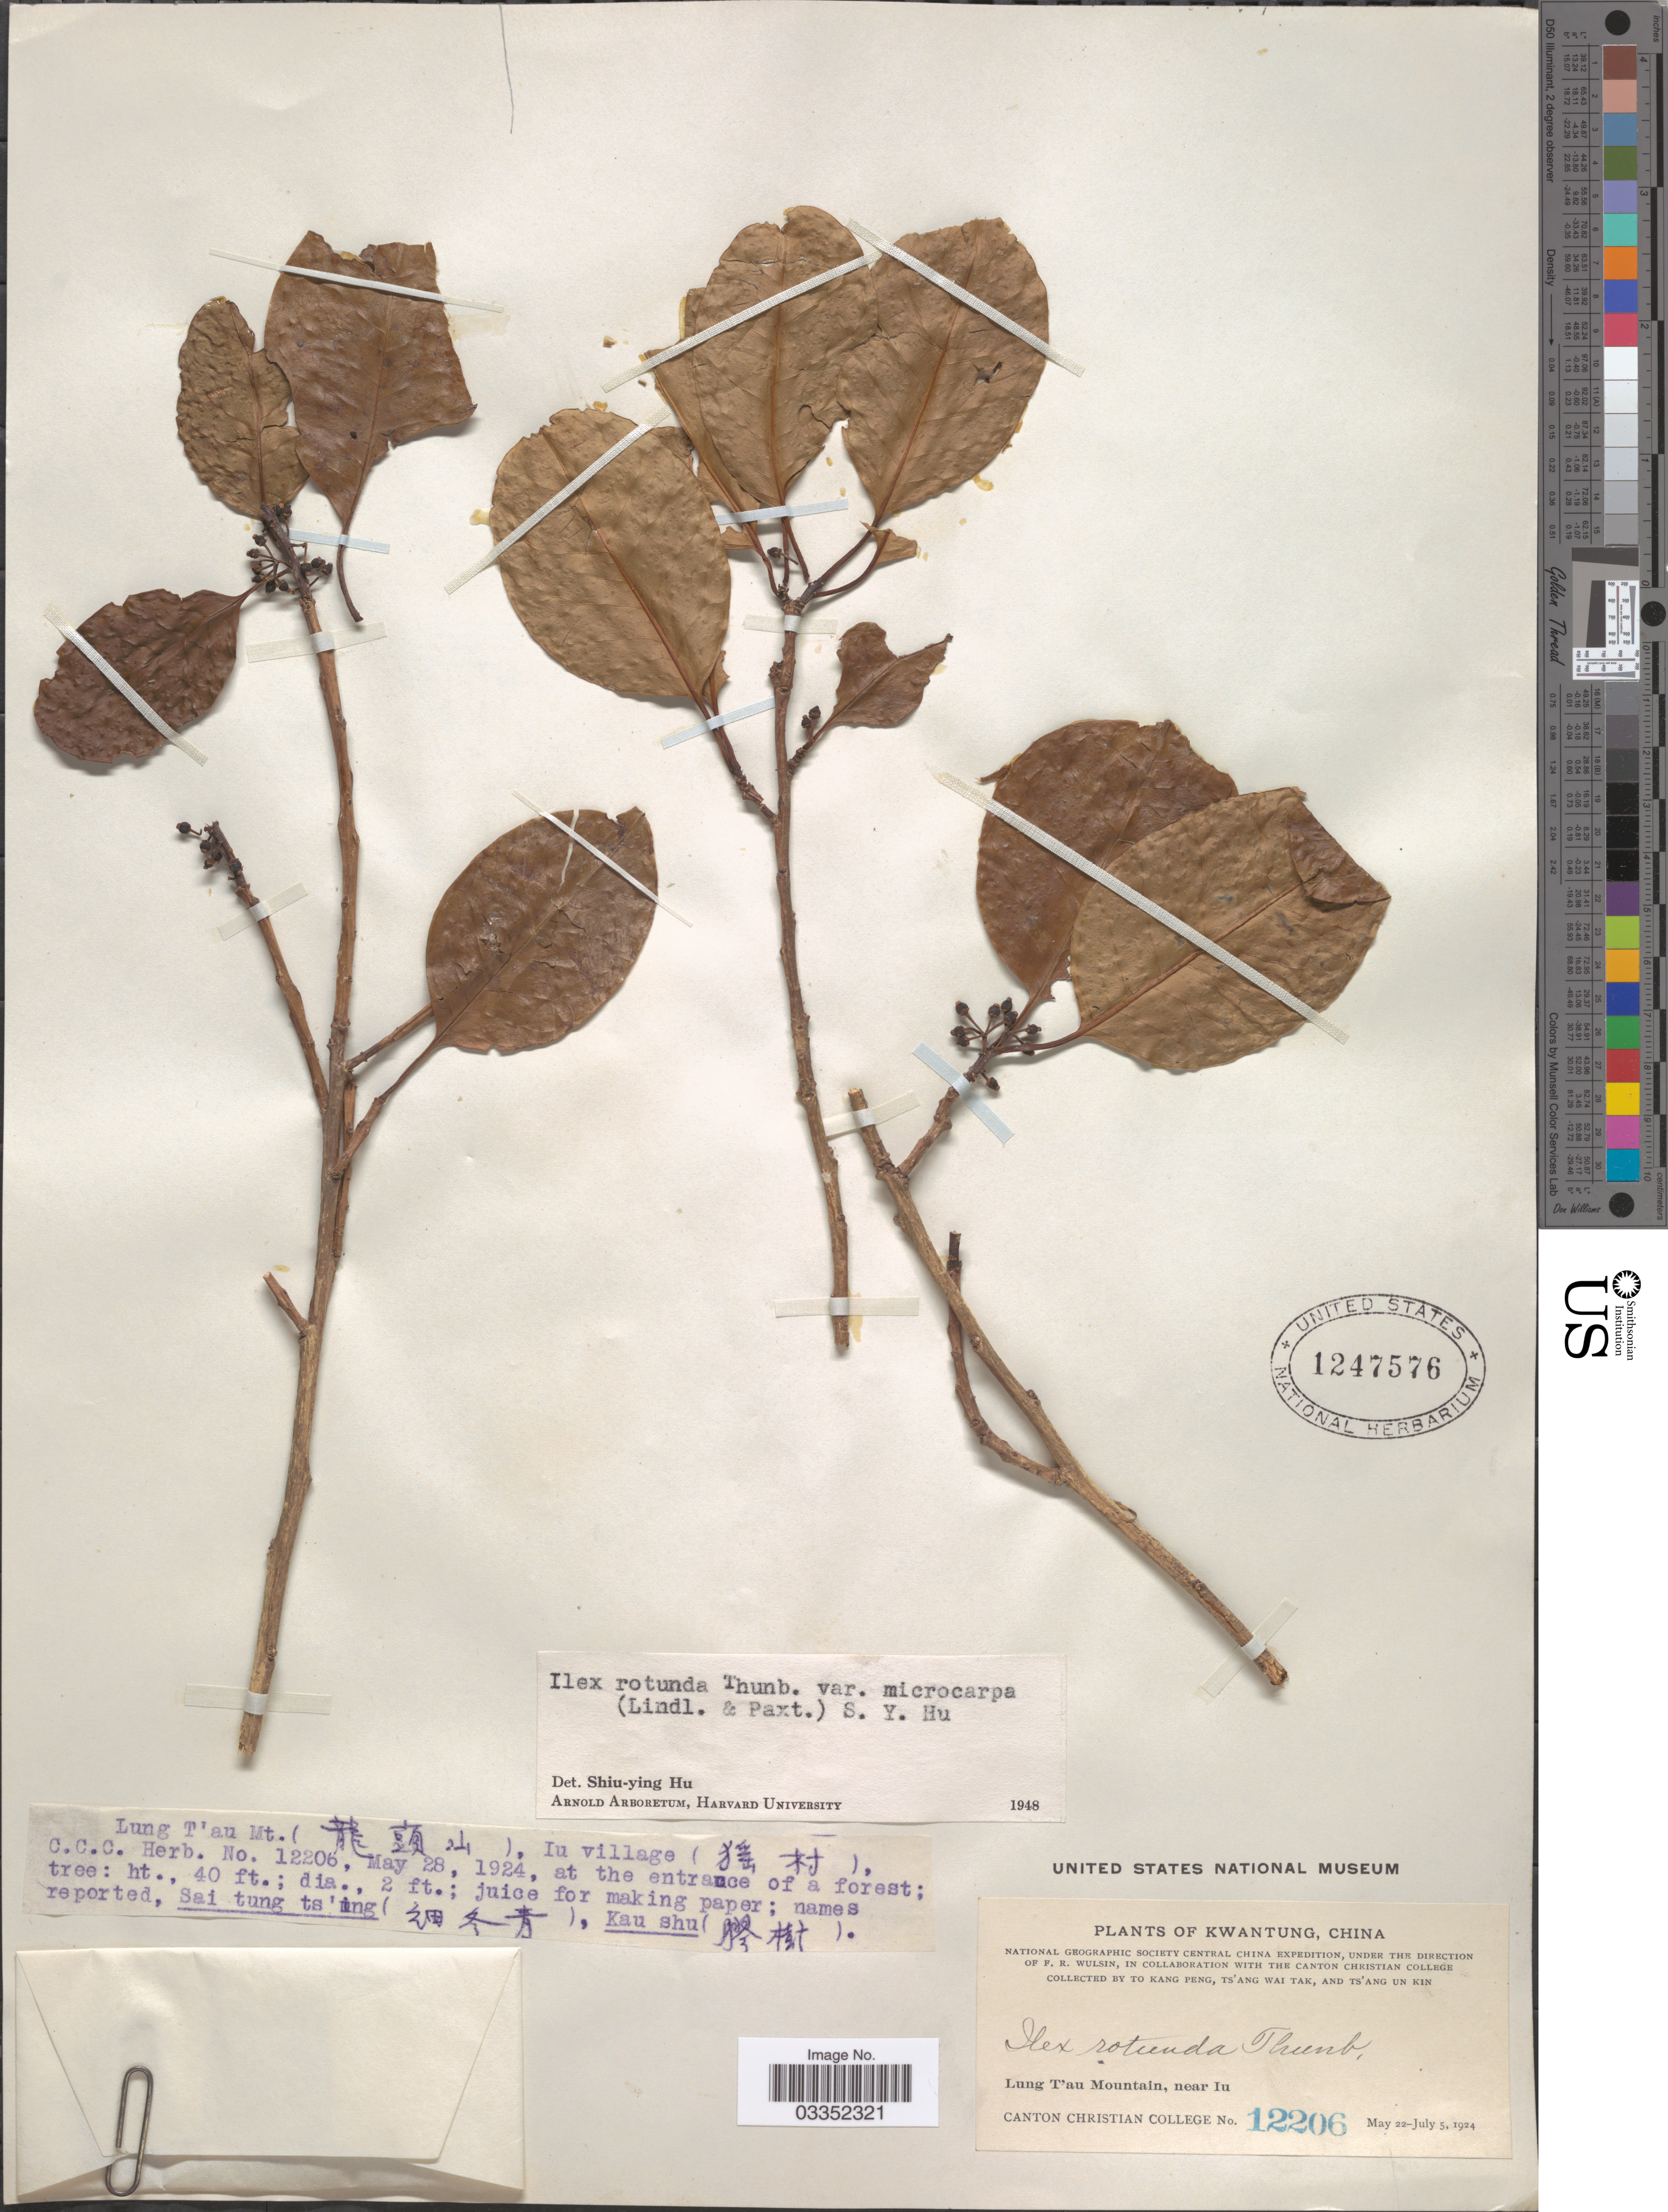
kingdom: Plantae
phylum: Tracheophyta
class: Magnoliopsida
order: Aquifoliales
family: Aquifoliaceae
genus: Ilex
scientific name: Ilex rotunda var. microcarpa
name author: (Lindl. ex Paxton) S.Y. Hu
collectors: K. Peng, W. T. Tsang & Ts' Ang Un Kin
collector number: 12206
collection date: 1924-05-28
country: China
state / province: Guangdong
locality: Kwantung, Lung T'au Mountain, near Iu village.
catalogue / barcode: US 1247576